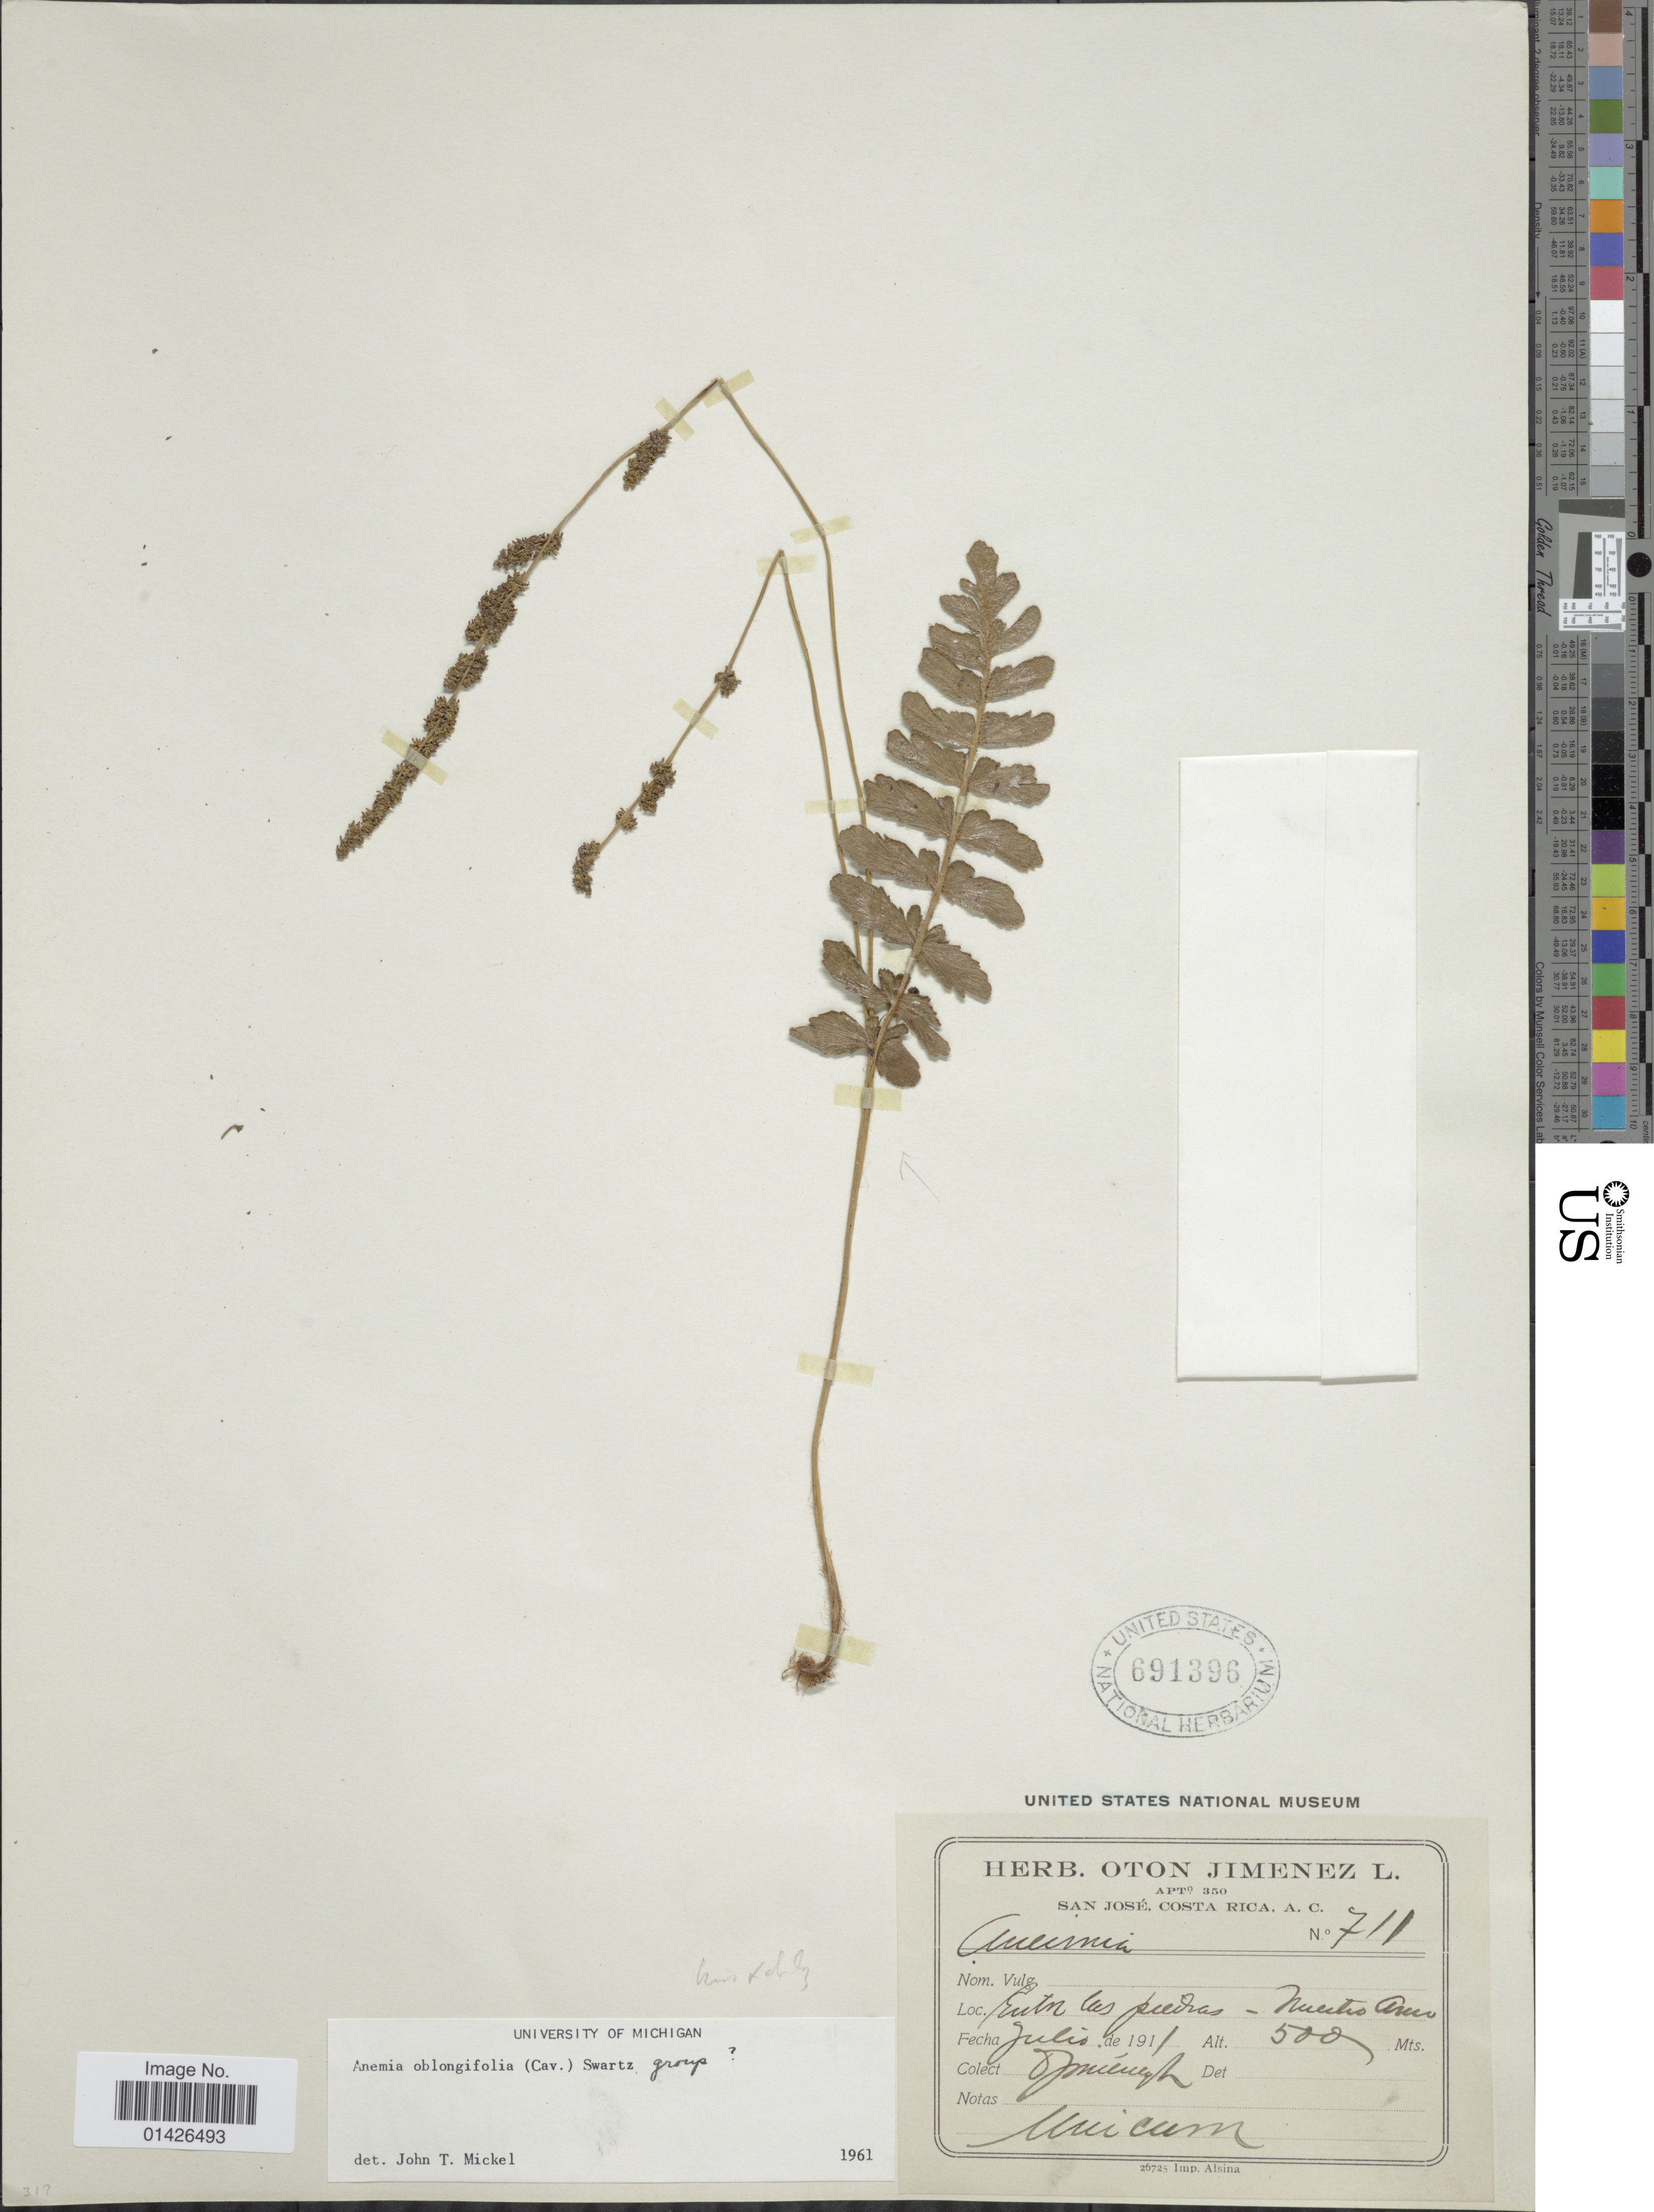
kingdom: Plantae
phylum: Tracheophyta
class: Polypodiopsida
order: Schizaeales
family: Anemiaceae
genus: Anemia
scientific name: Anemia hirsuta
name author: (L.) Sw.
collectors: O. Jimenez L.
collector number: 711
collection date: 1911-07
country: Costa Rica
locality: Entre las piedras - Nuestro Amo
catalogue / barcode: US 691396